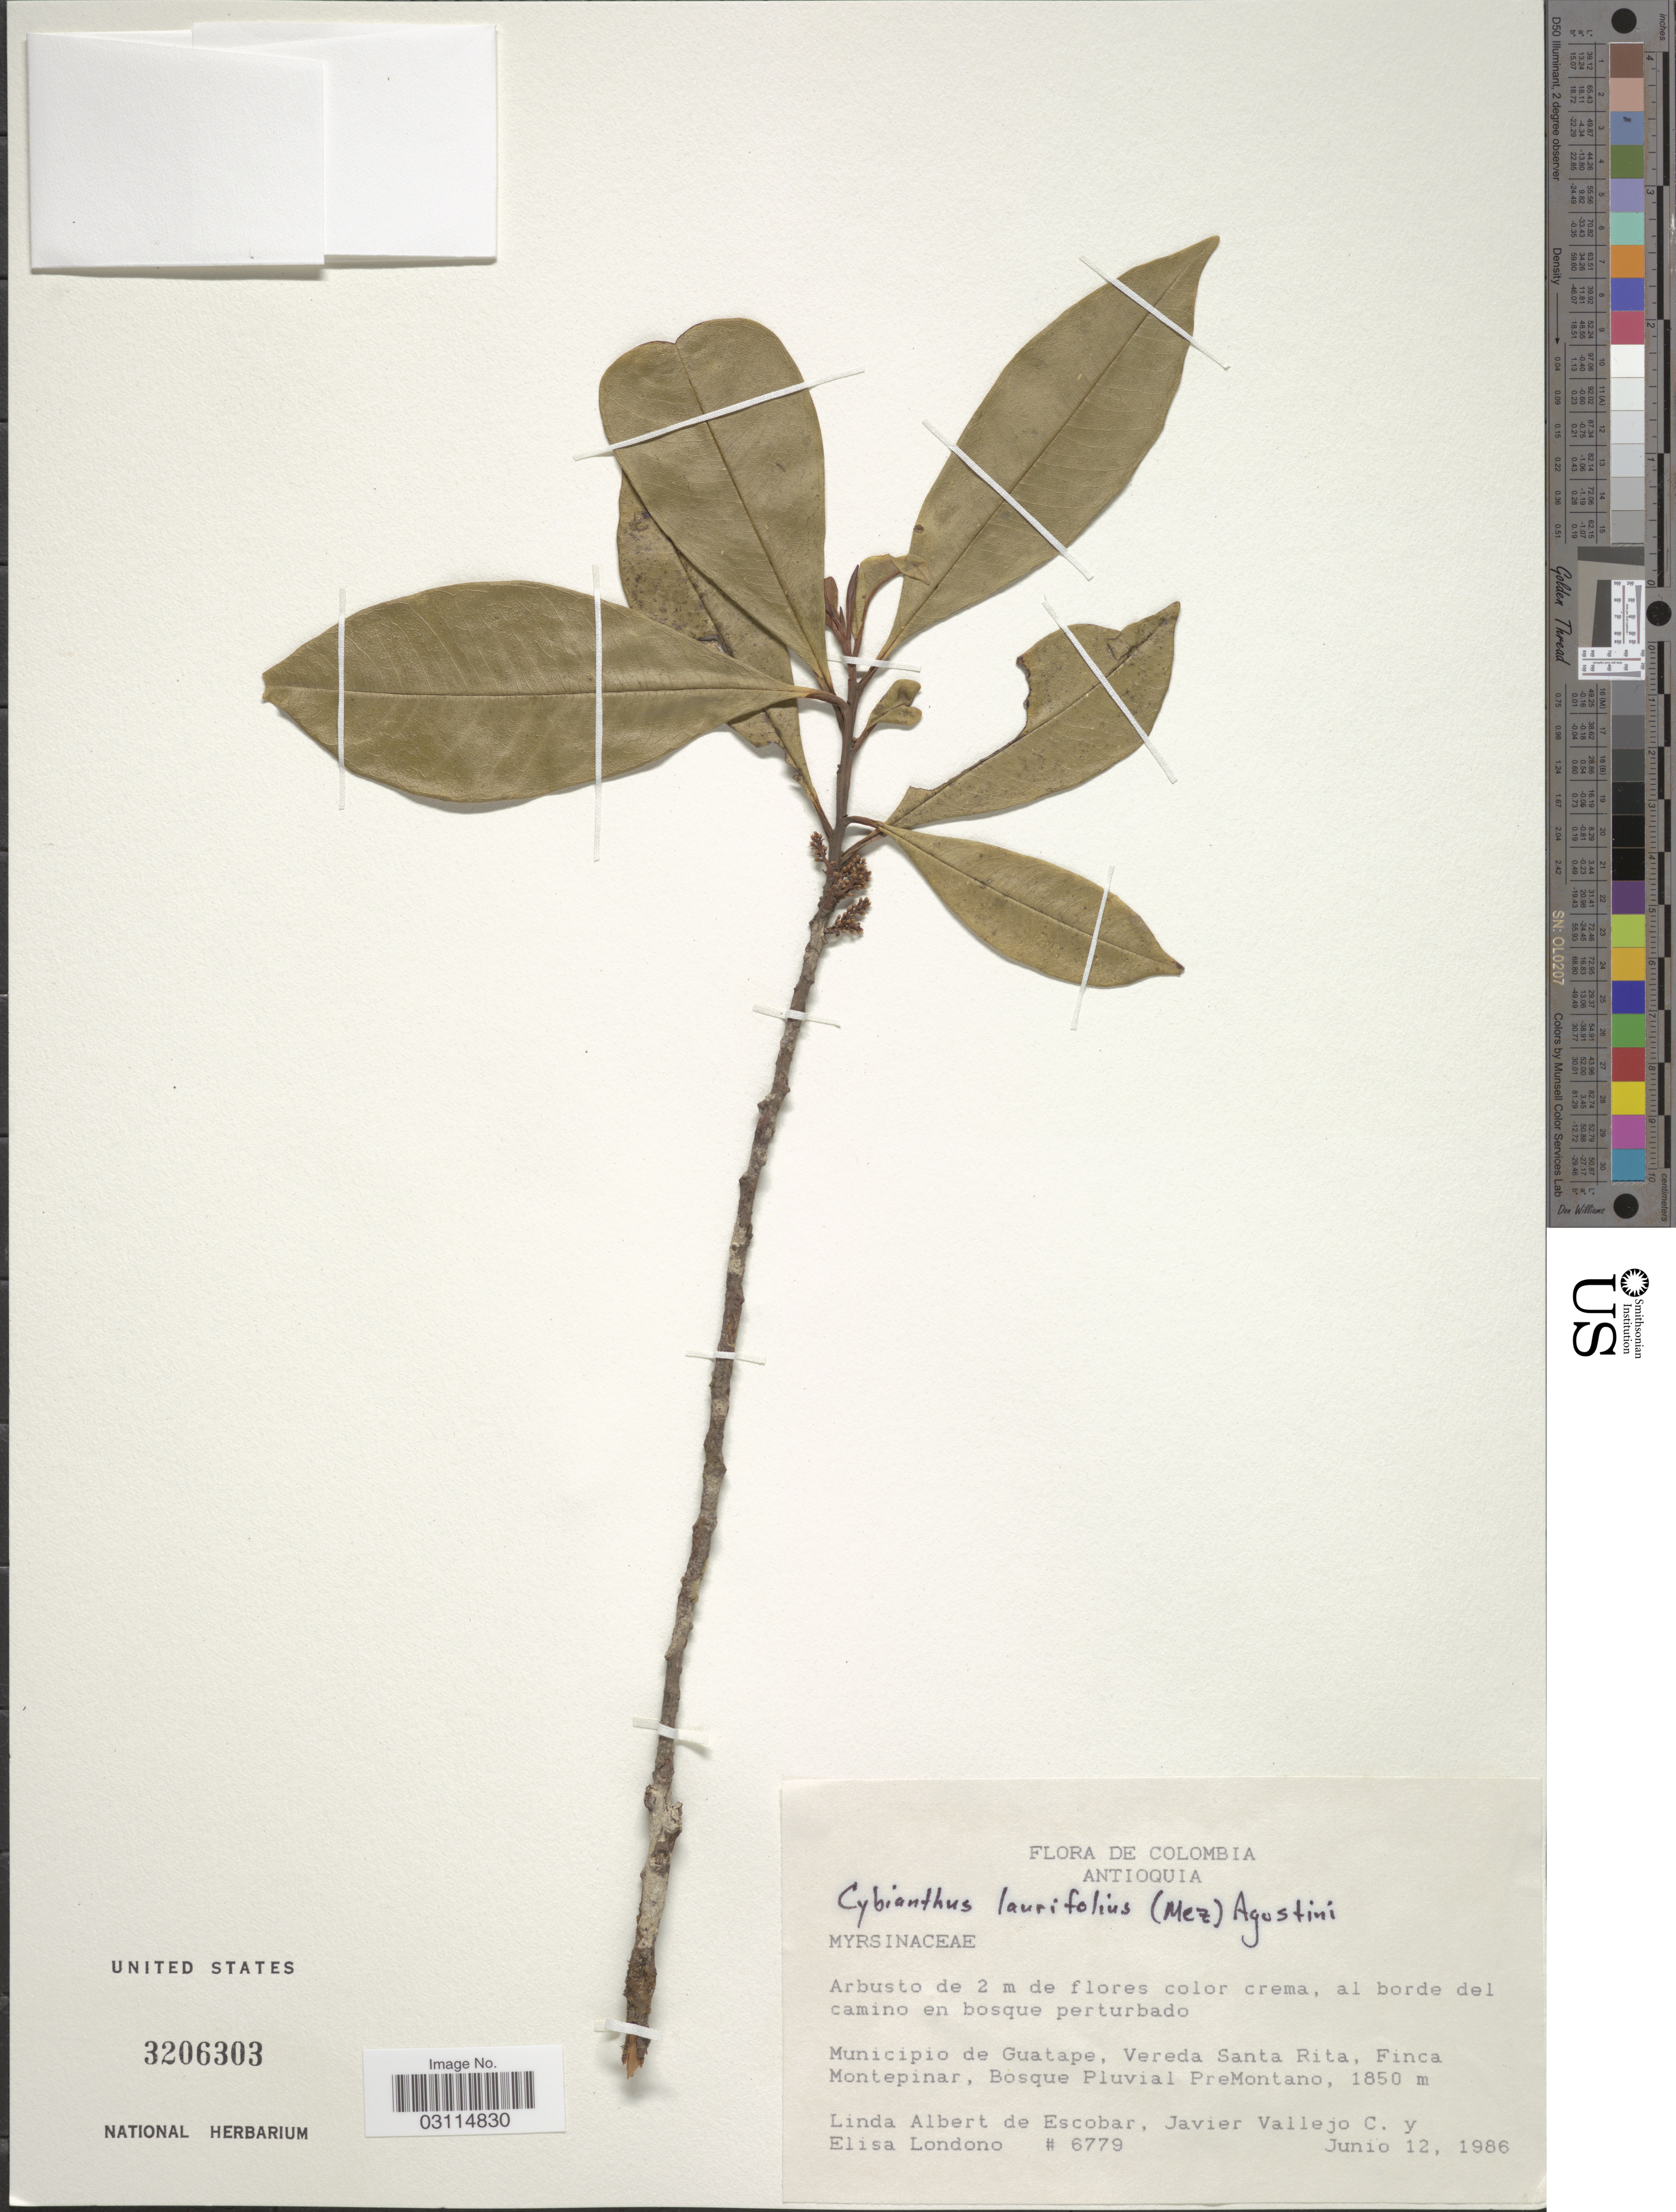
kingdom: Plantae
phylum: Tracheophyta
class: Magnoliopsida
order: Ericales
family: Primulaceae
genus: Cybianthus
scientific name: Cybianthus laurifolius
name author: (Mez) G. Agostini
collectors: L. Escobar, J. Vallejo & E. Londono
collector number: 6779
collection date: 1986-06-12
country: Colombia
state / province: Antioquia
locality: Municipio de Guatape, Vereda Santa Rita, Finca Montepinar.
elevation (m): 1850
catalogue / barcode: US 3206303